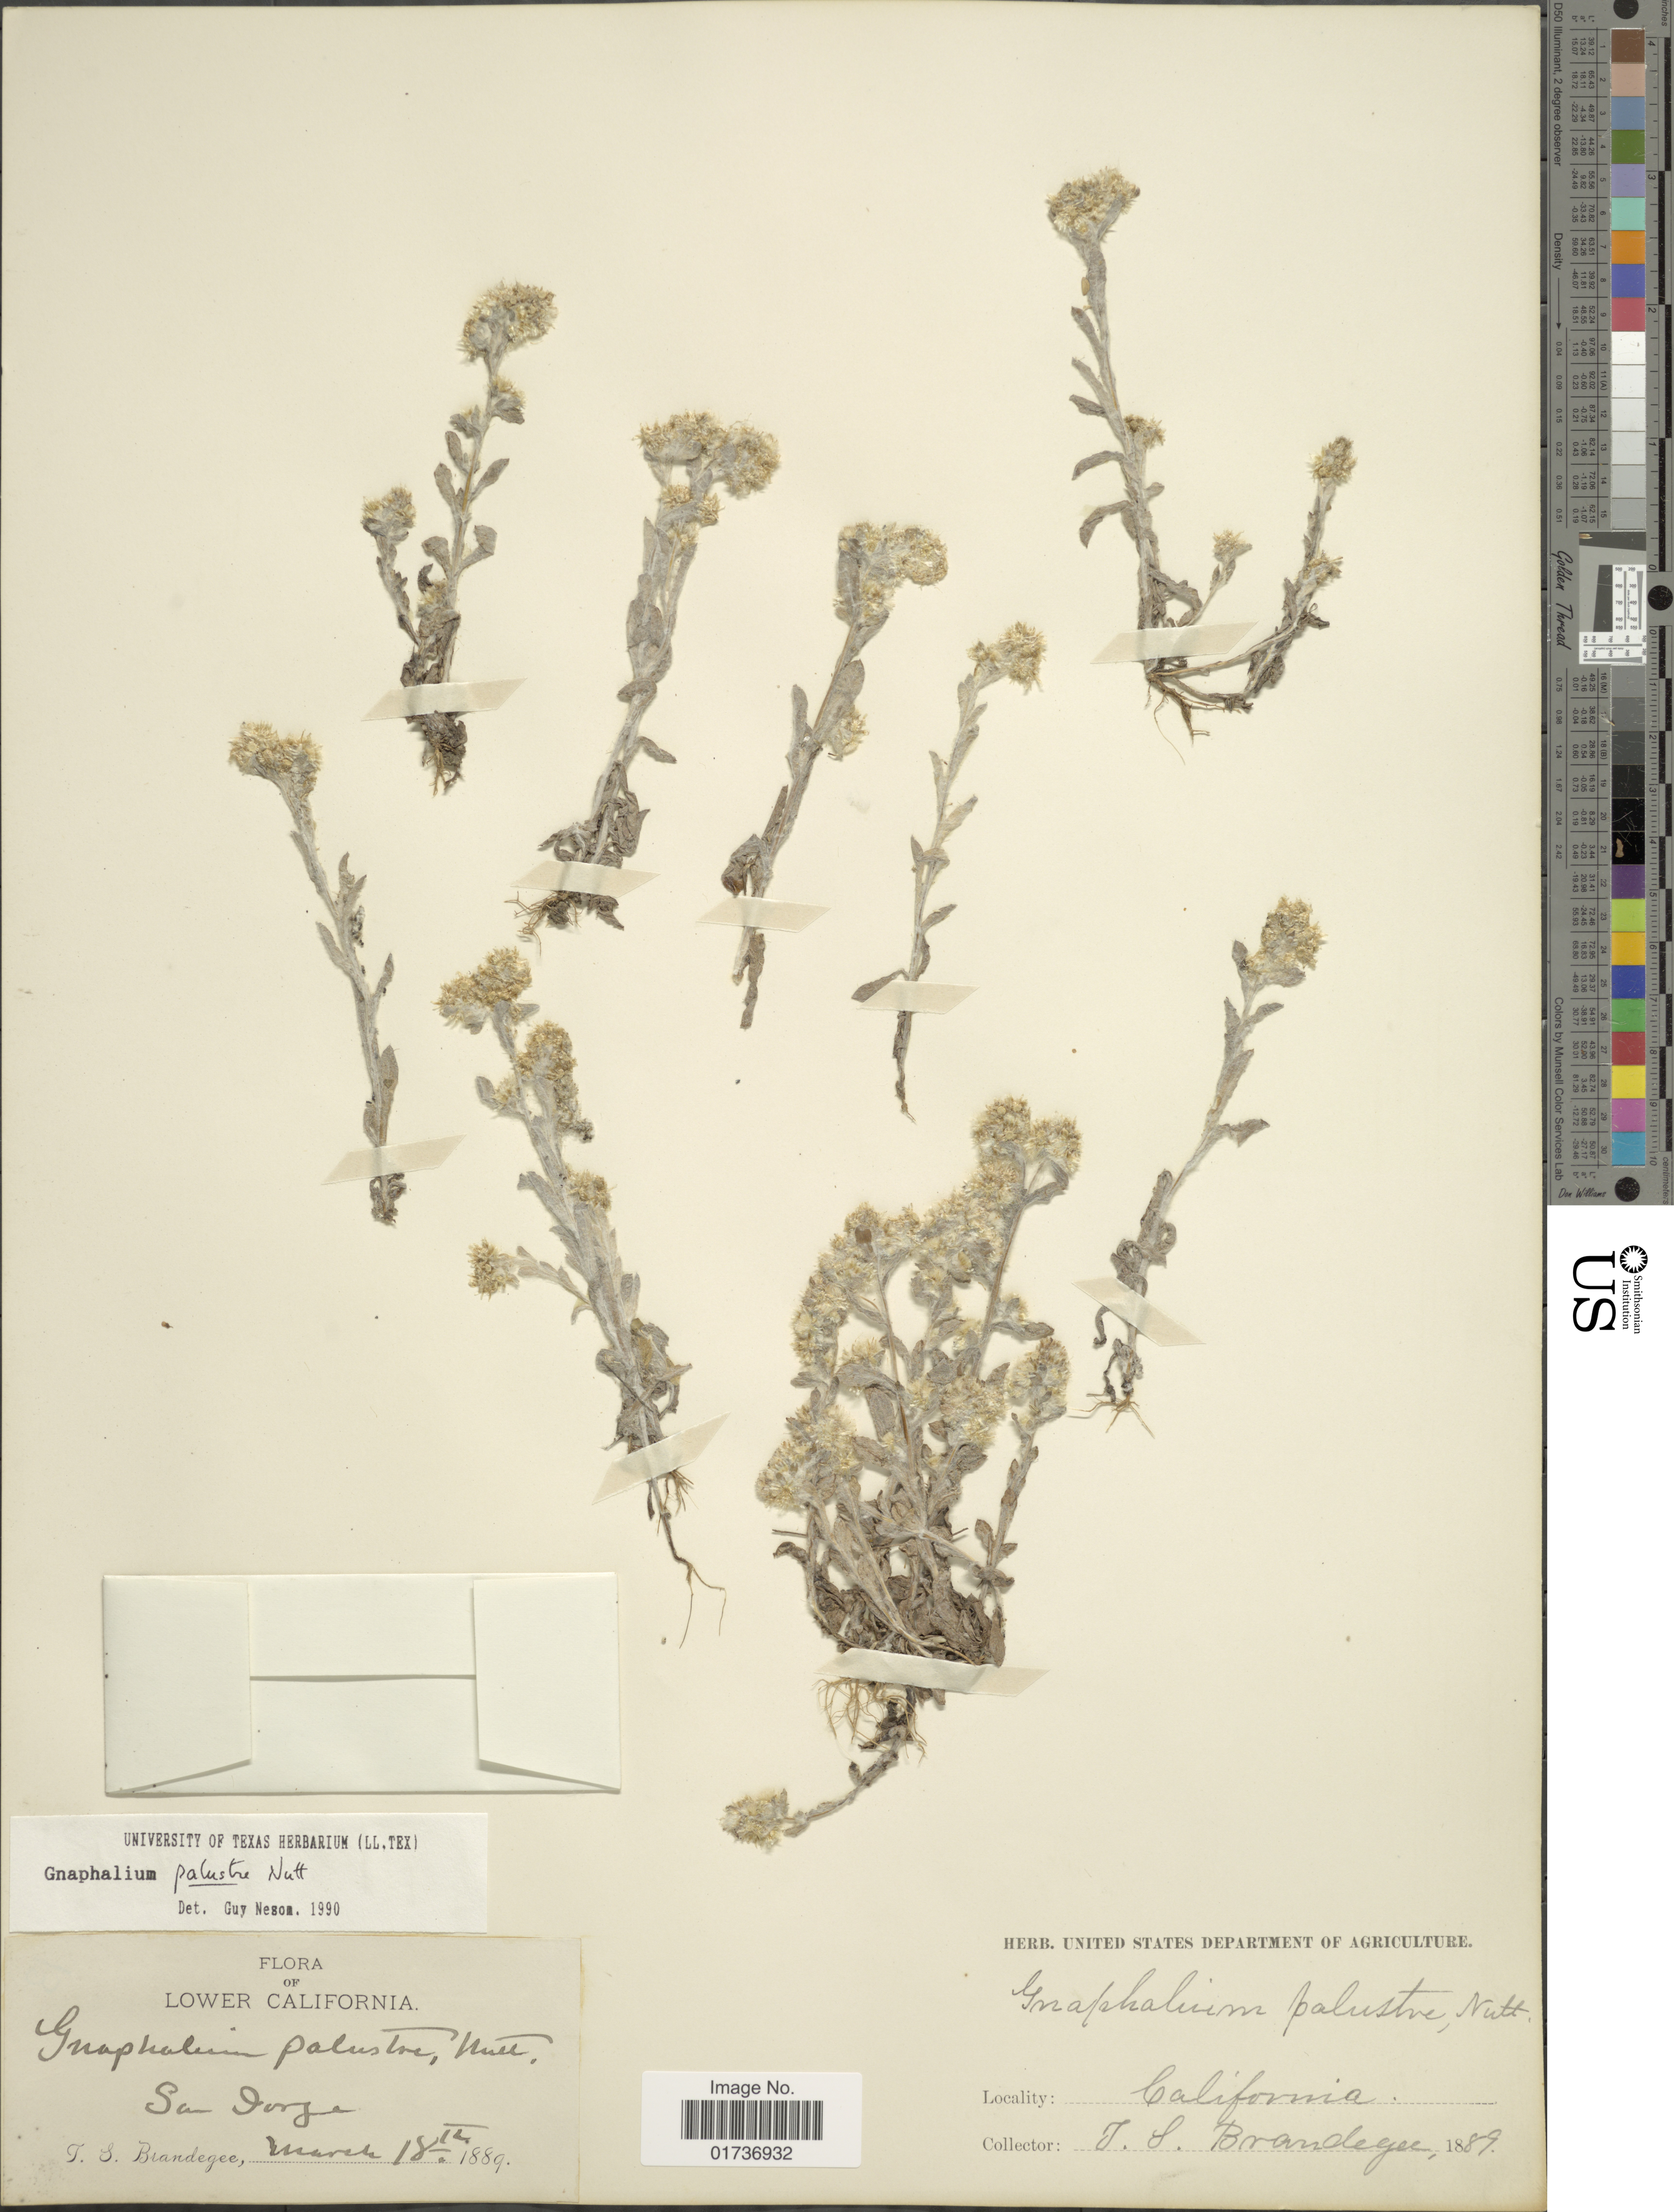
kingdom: Plantae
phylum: Tracheophyta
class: Magnoliopsida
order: Asterales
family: Asteraceae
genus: Gnaphalium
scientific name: Gnaphalium palustre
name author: Nutt.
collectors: T. S. Brandegee (herbarium)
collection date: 1889-03-18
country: Mexico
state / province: Baja California Sur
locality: Lower California, San Jorge